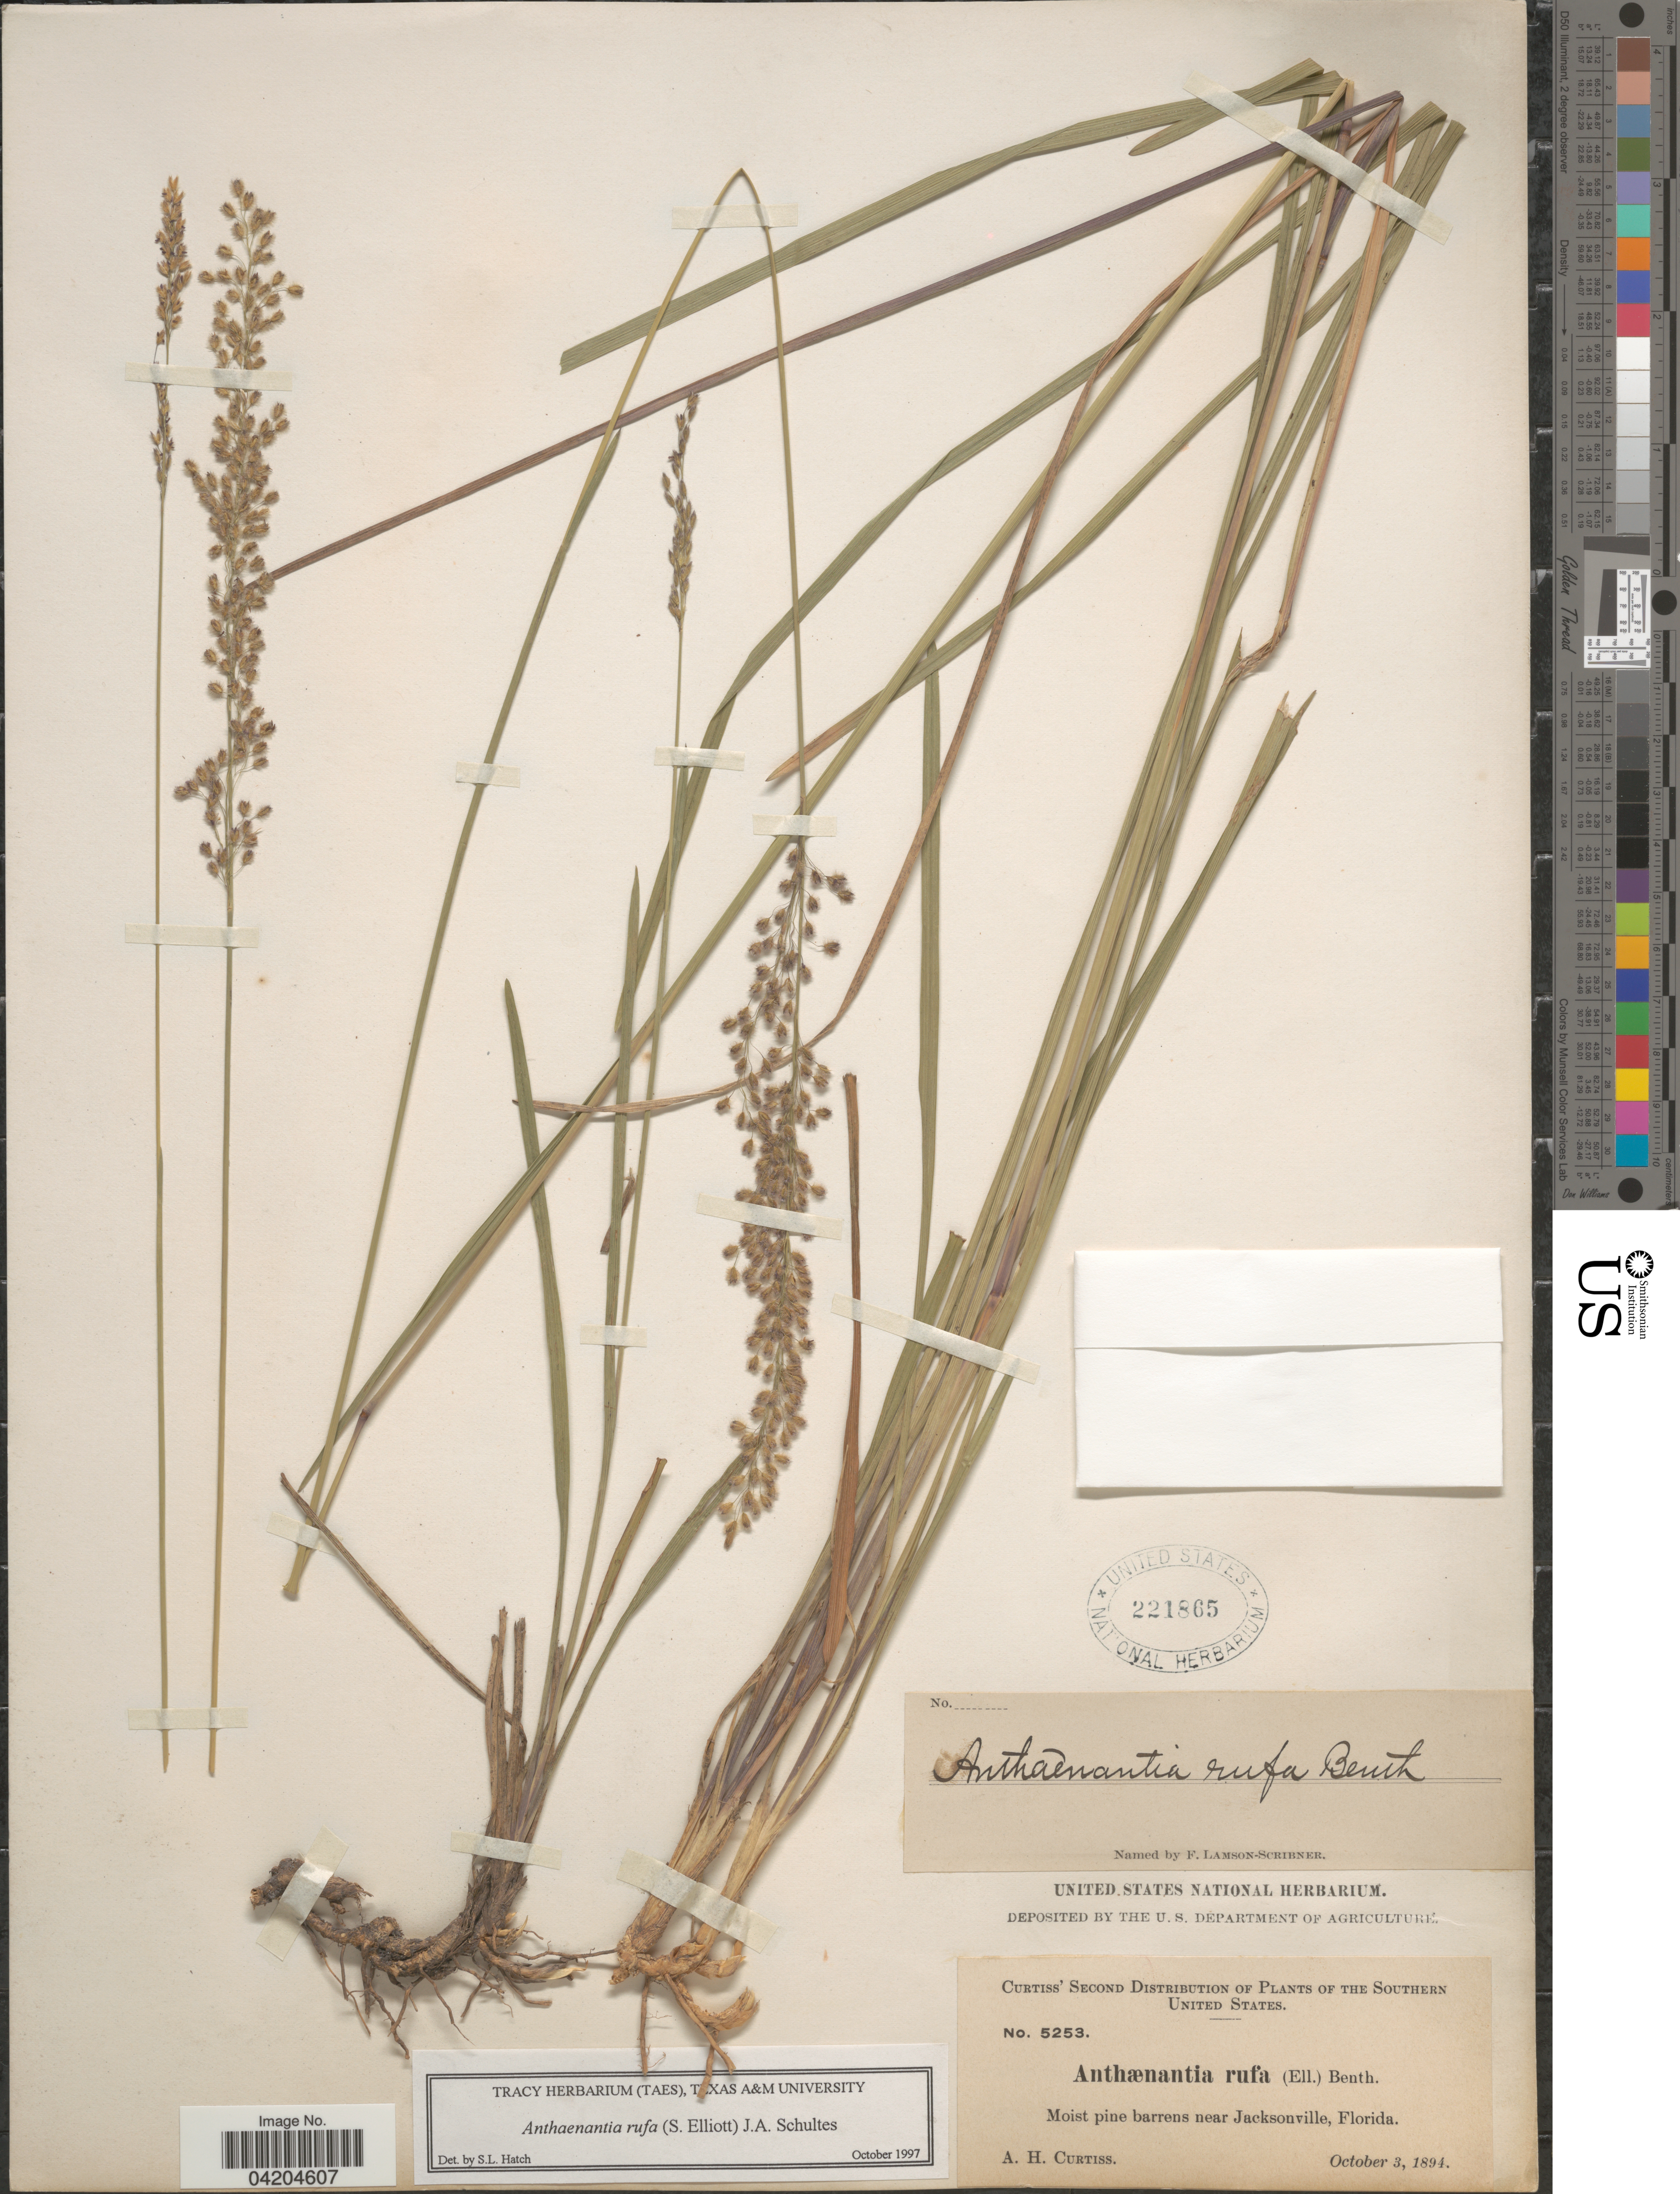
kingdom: Plantae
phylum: Tracheophyta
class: Liliopsida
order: Poales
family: Poaceae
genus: Anthaenantia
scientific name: Anthaenantia rufa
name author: (Elliott) Schult.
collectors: A. H. Curtiss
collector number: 5253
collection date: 1894-10-03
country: United States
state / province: Florida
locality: Moist pine barrens near Jacksonville.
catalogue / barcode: US 221865